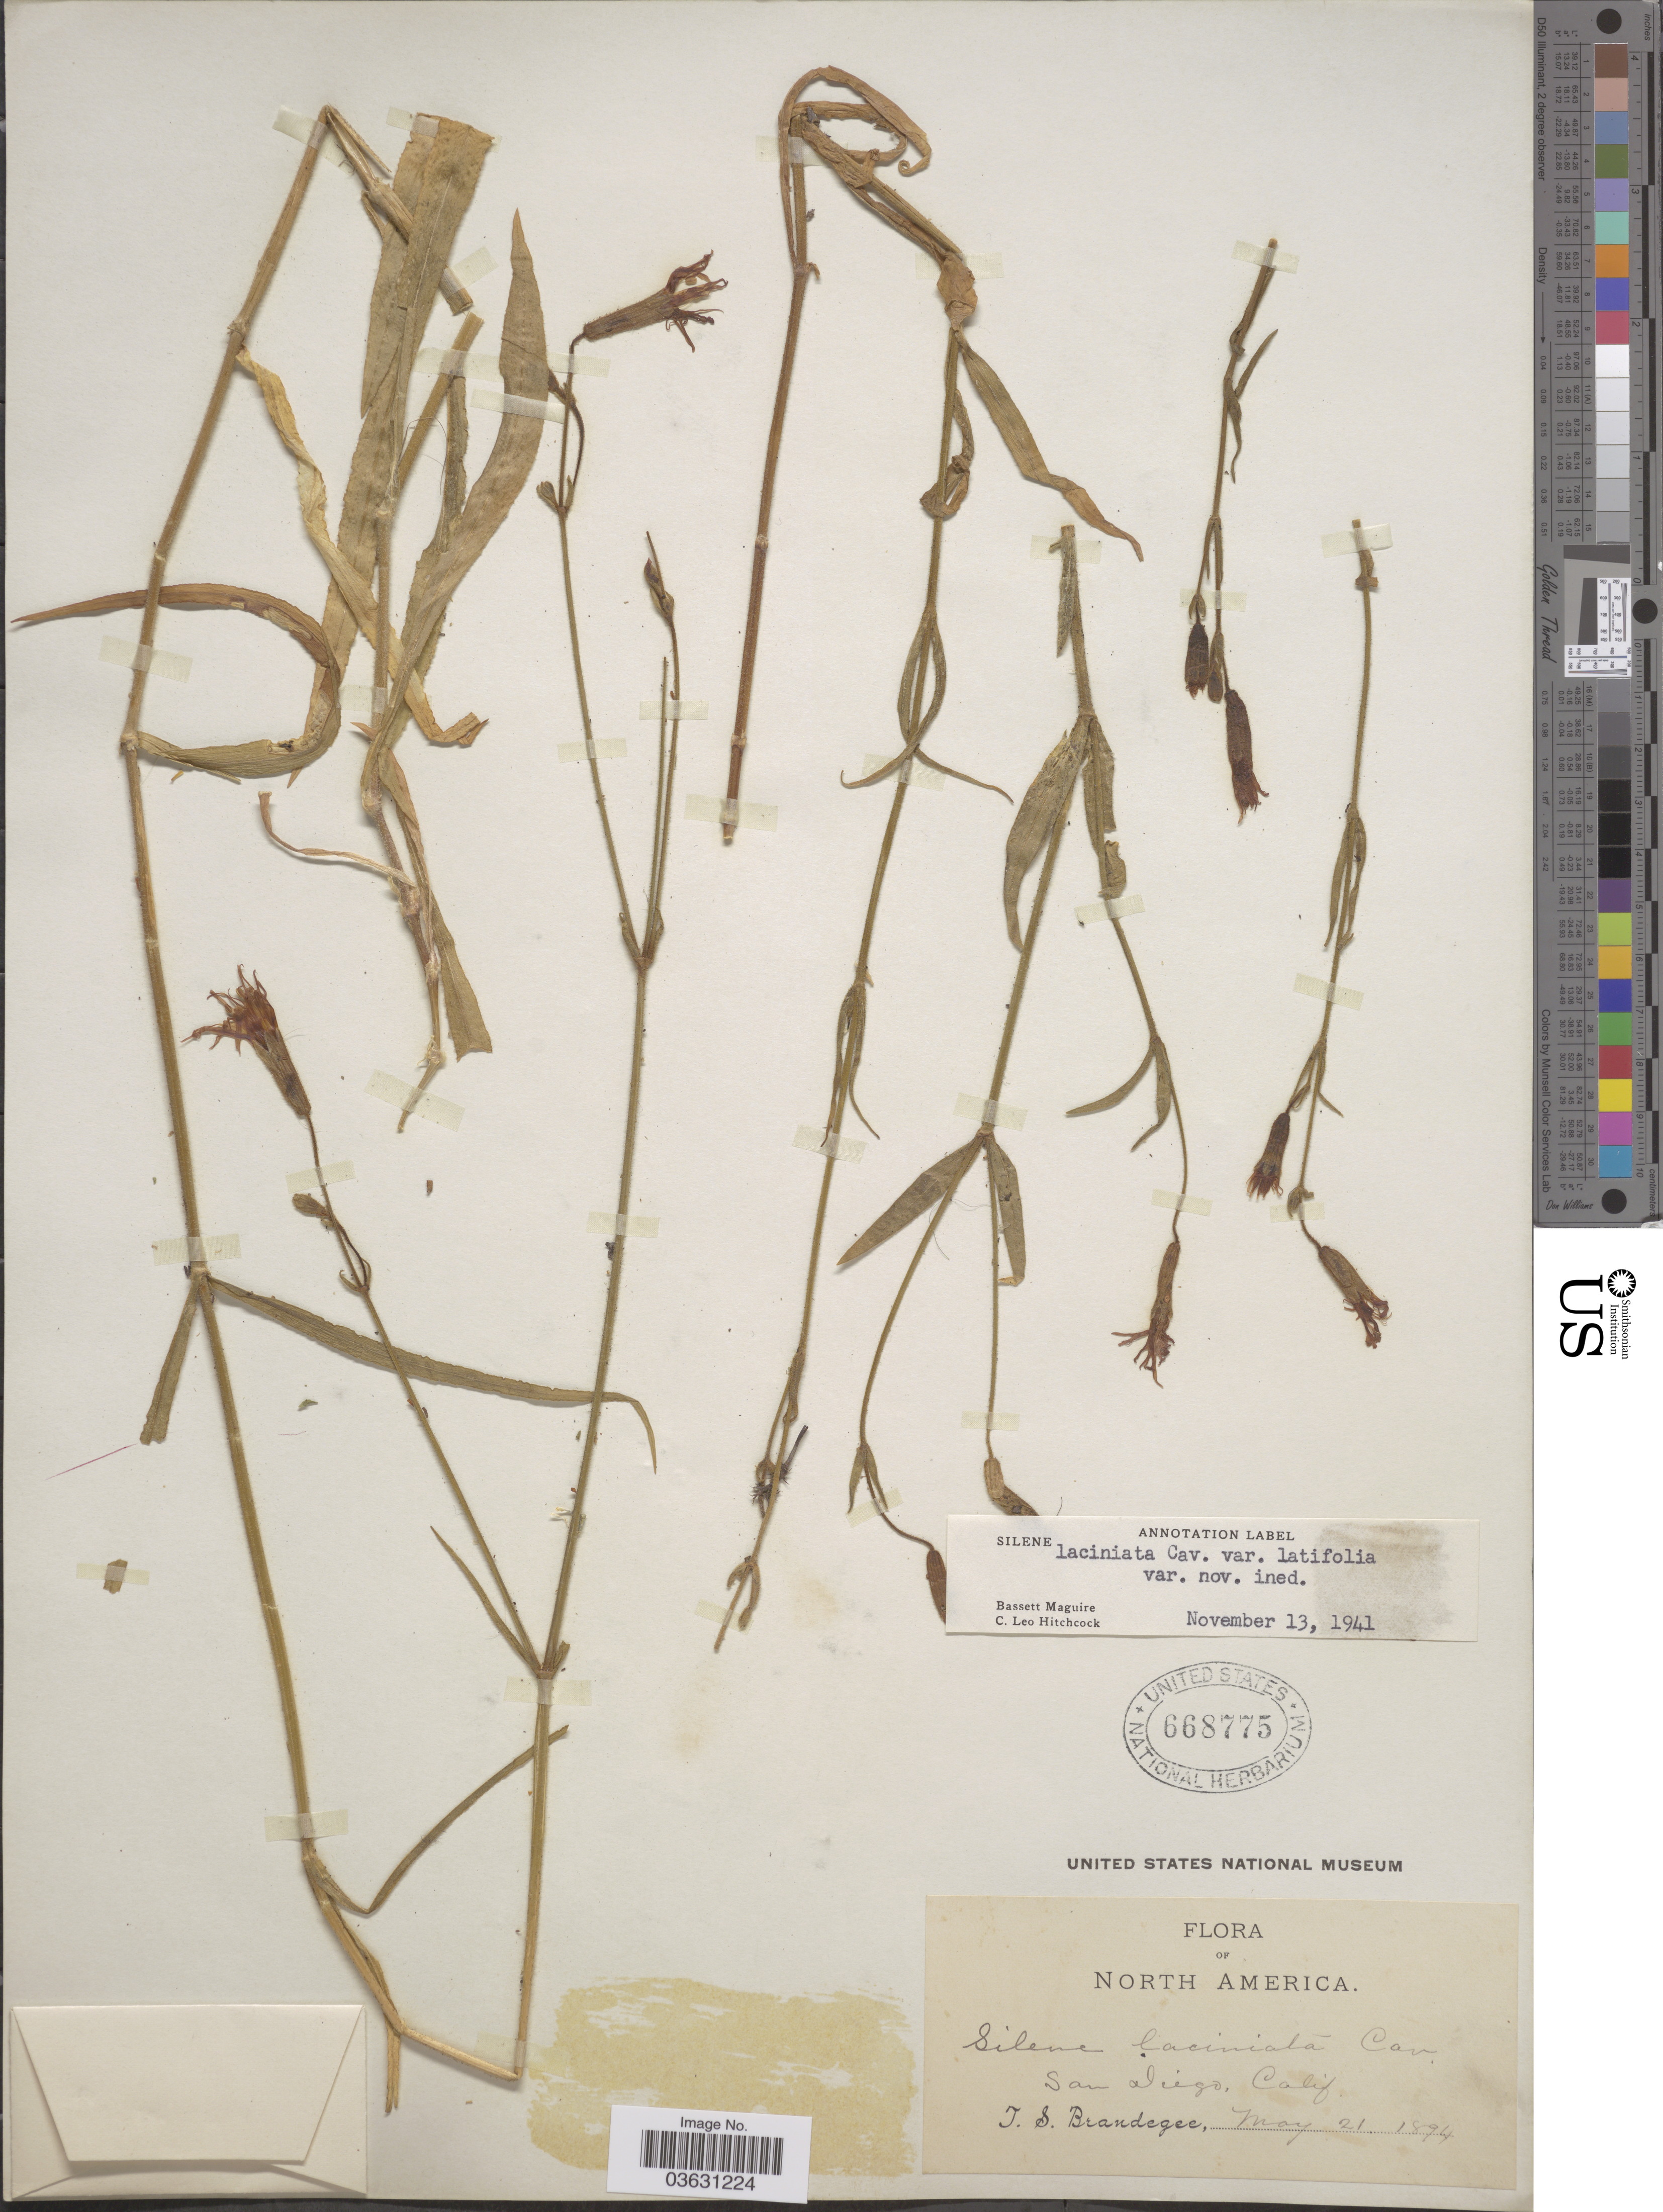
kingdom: Plantae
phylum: Tracheophyta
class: Magnoliopsida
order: Caryophyllales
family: Caryophyllaceae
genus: Silene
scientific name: Silene laciniata var. latifolia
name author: C.L. Hitchc. & Maguire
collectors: T. S. Brandegee (herbarium)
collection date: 1894-05-21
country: United States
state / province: California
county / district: San Diego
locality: San Diego.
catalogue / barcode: US 668775